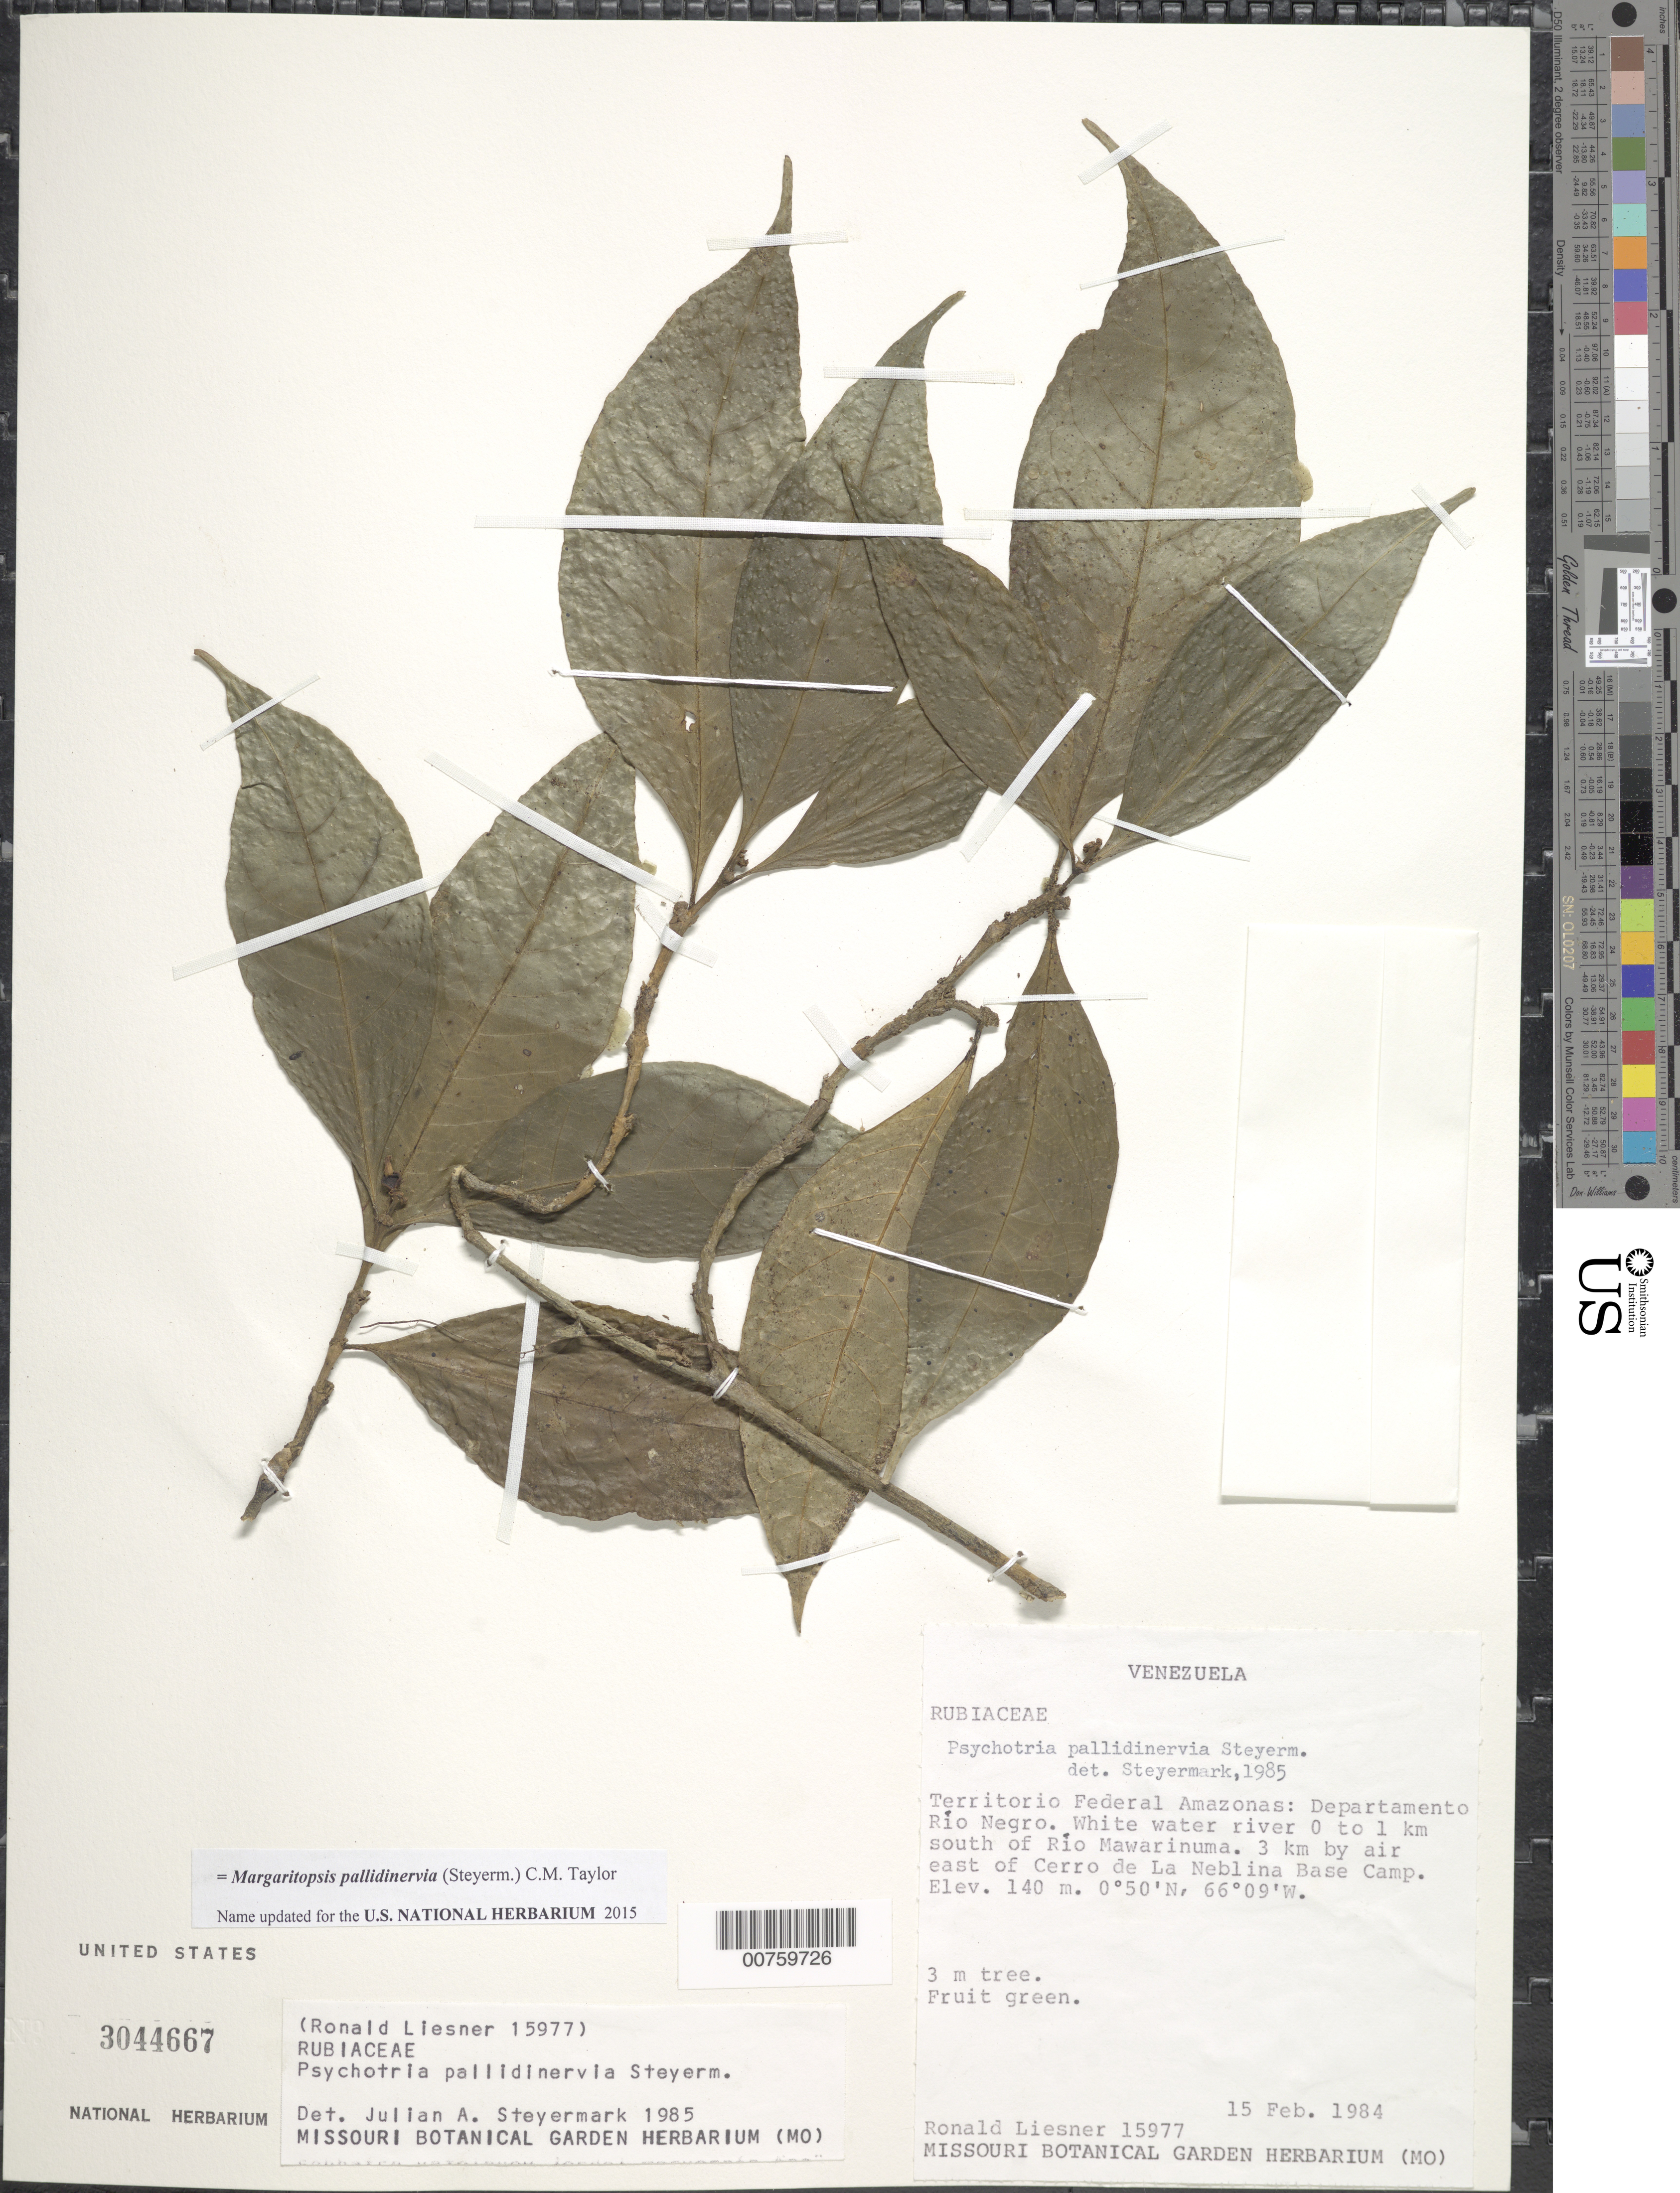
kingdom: Plantae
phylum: Tracheophyta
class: Magnoliopsida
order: Gentianales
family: Rubiaceae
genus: Psychotria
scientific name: Psychotria pallidinervia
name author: Steyerm.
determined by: Steyermark, Julian A., (VEN)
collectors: R. L. Liesner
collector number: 15977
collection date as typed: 15-Feb-84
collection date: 1984-02-15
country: Venezuela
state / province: Amazonas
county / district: Río Negro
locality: Río Mawarinuma, 0-1 km S of, 3 km by air east of Cerro de la Neblina base camp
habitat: White water river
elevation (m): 140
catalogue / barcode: US 3044667